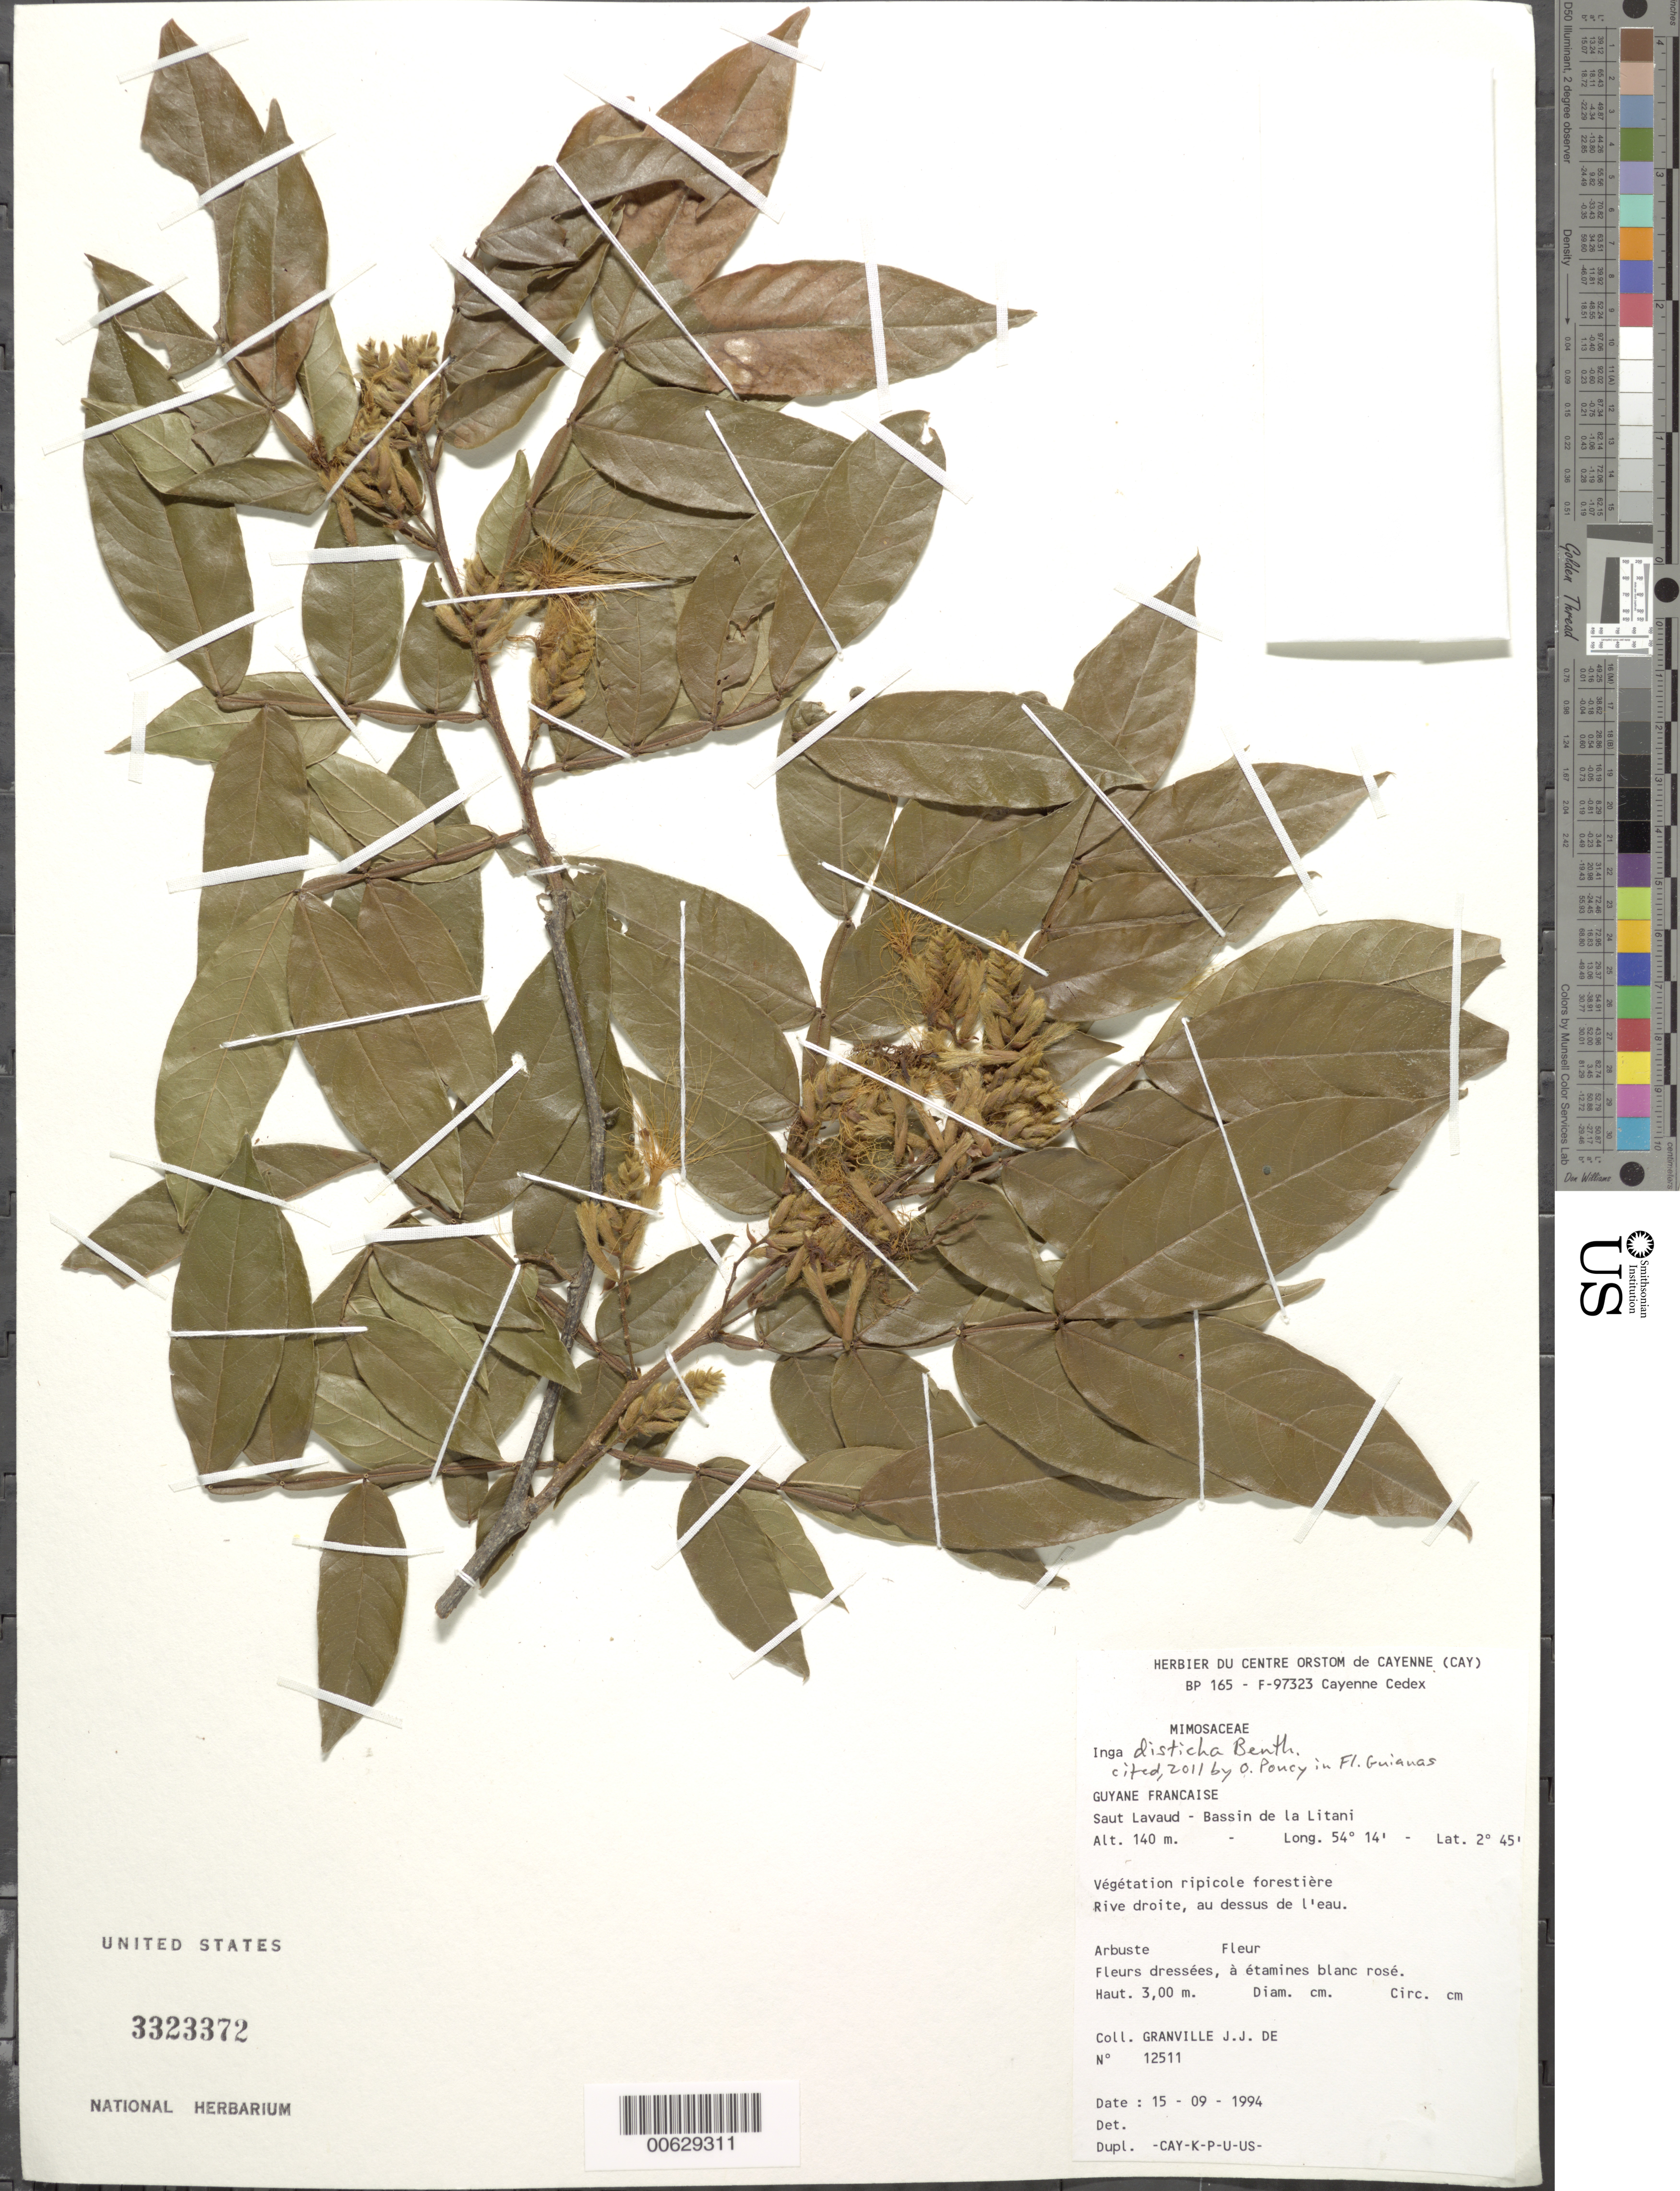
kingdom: Plantae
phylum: Tracheophyta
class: Magnoliopsida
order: Fabales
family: Fabaceae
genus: Inga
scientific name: Inga disticha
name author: Benth.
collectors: J.-J. de Granville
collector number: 12511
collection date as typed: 15-Sep-94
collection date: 1994-09-15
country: French Guiana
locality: Saut Lavaud, Bassin de la Litani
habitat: Vegetation ripicole forestiere. Rive droite, au dessus de l'eau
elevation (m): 140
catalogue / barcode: US 3323372